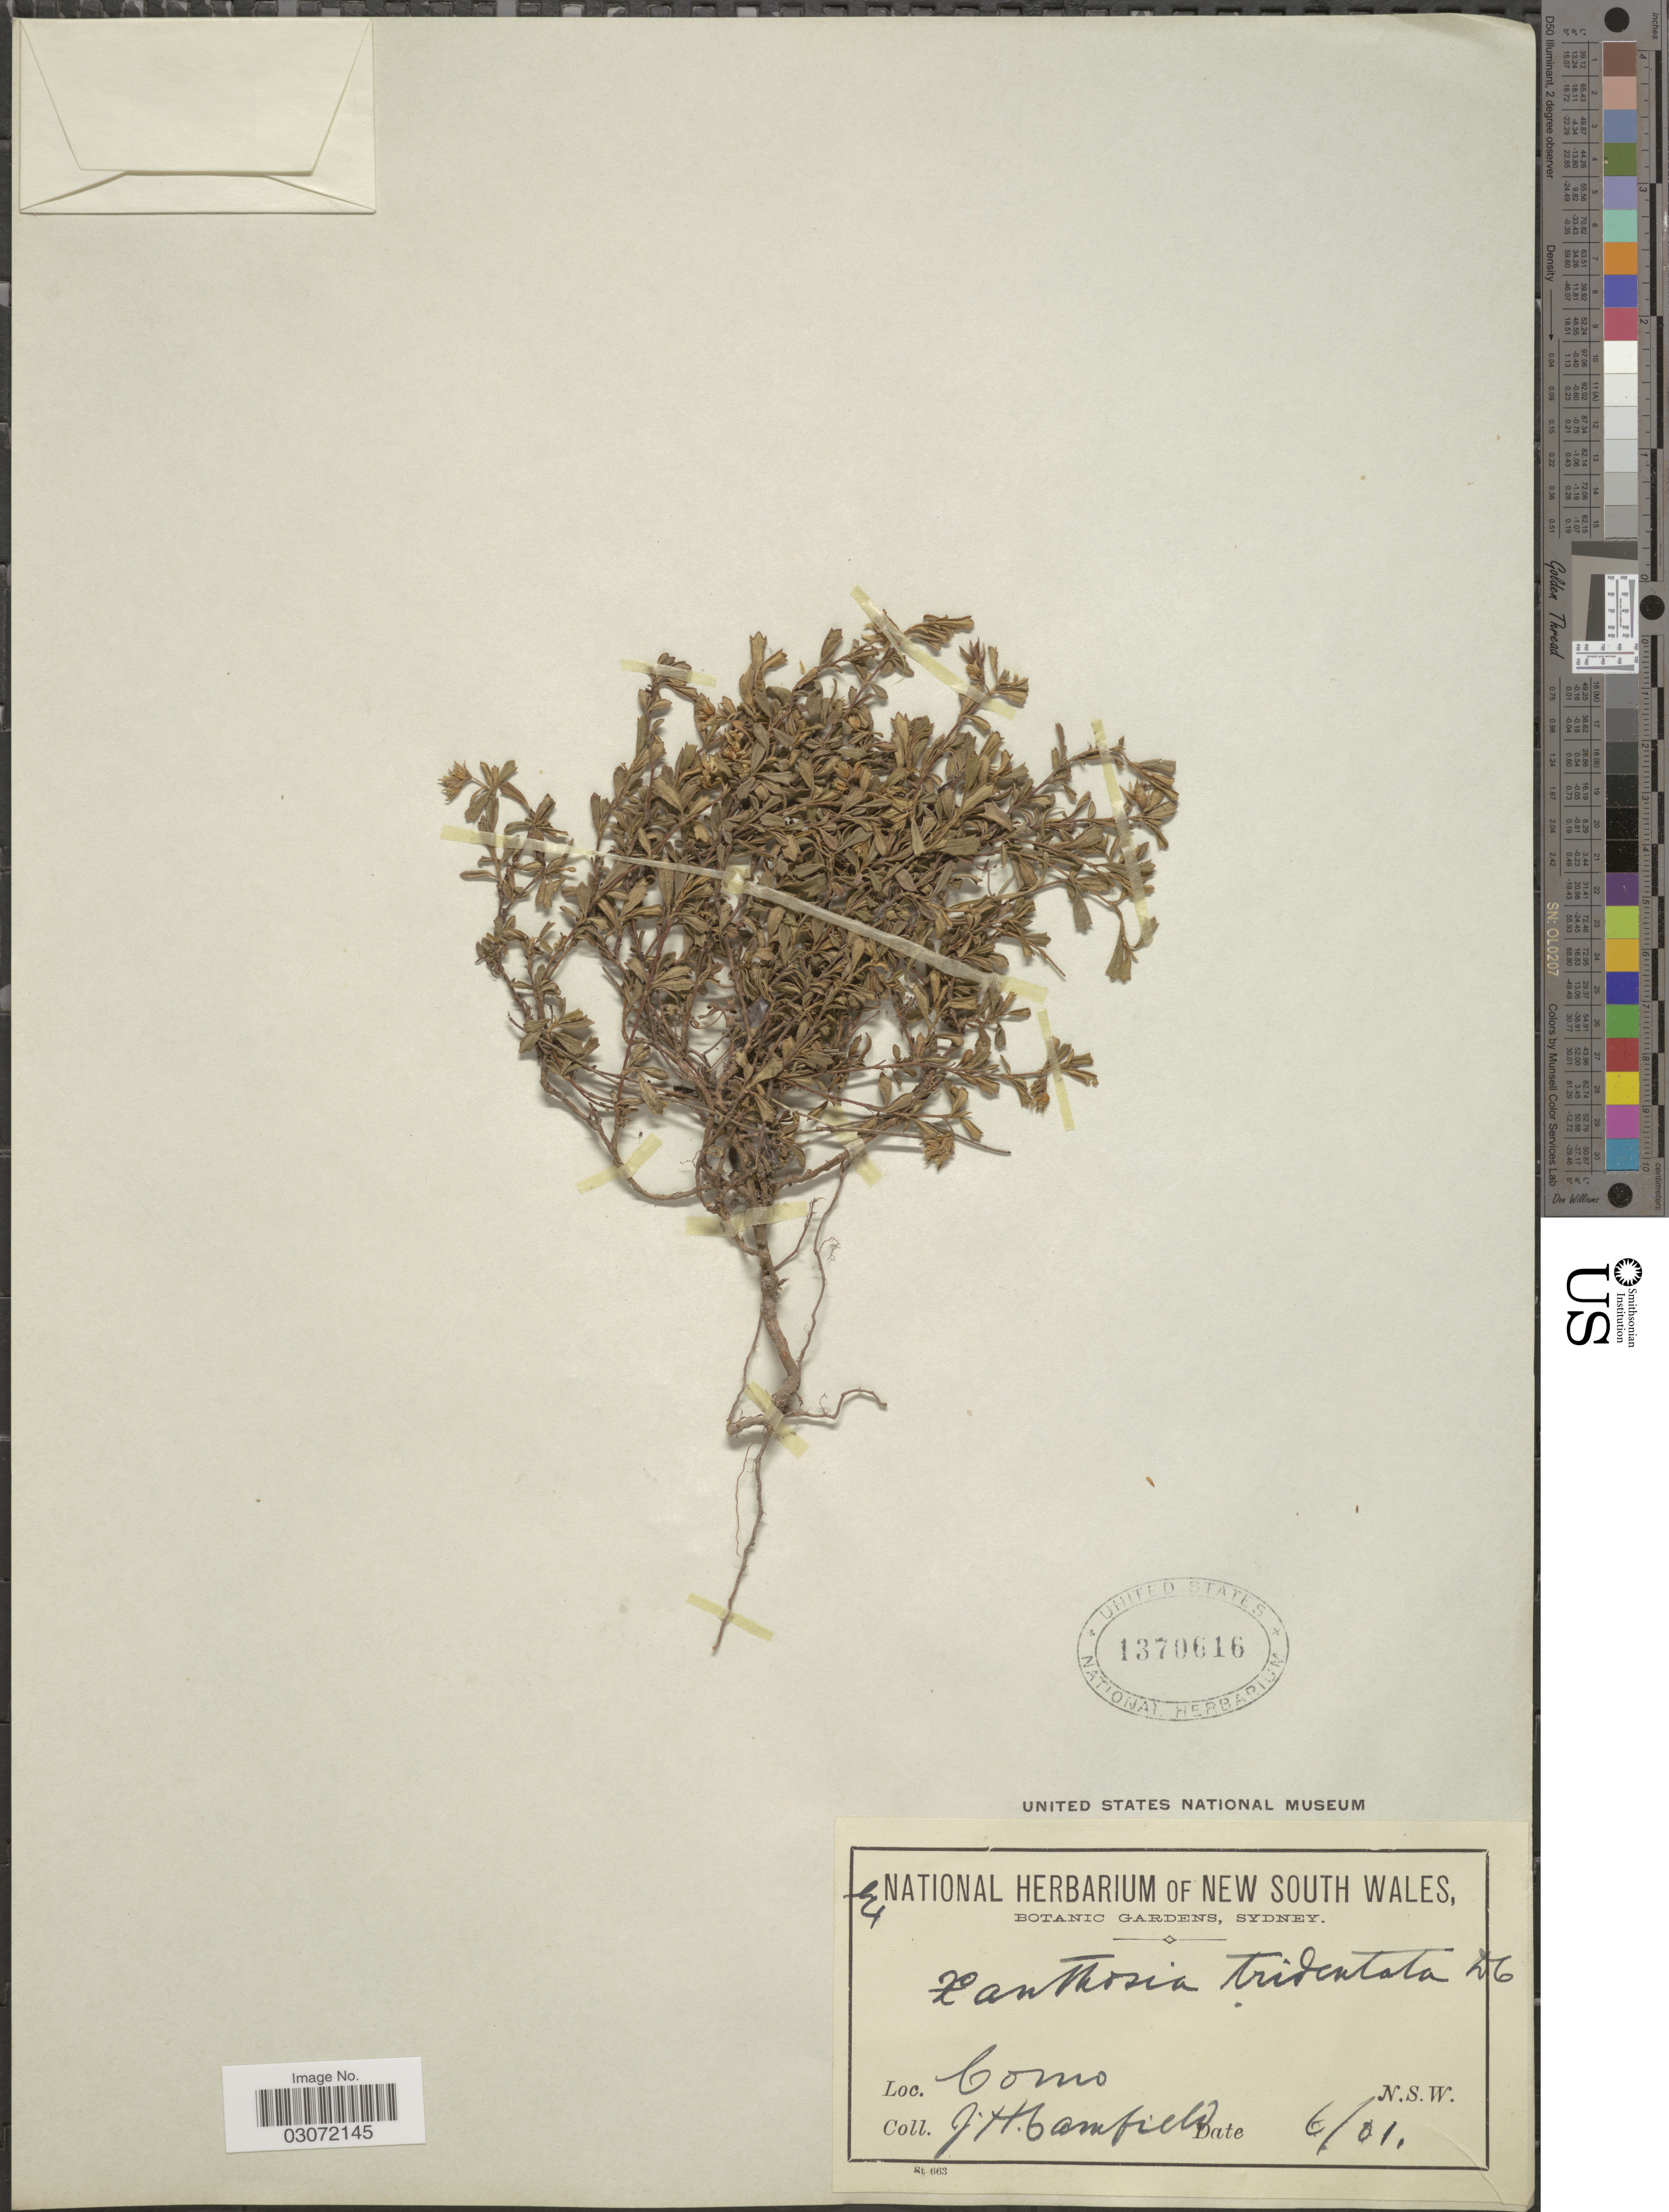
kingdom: Plantae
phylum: Tracheophyta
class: Magnoliopsida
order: Apiales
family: Apiaceae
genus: Xanthosia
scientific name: Xanthosia tridentata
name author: DC.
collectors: J. Camfield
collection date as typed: Transcribed d/m/y: /6/1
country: Australia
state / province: New South Wales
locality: Como N.S.W.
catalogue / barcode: US 1370616